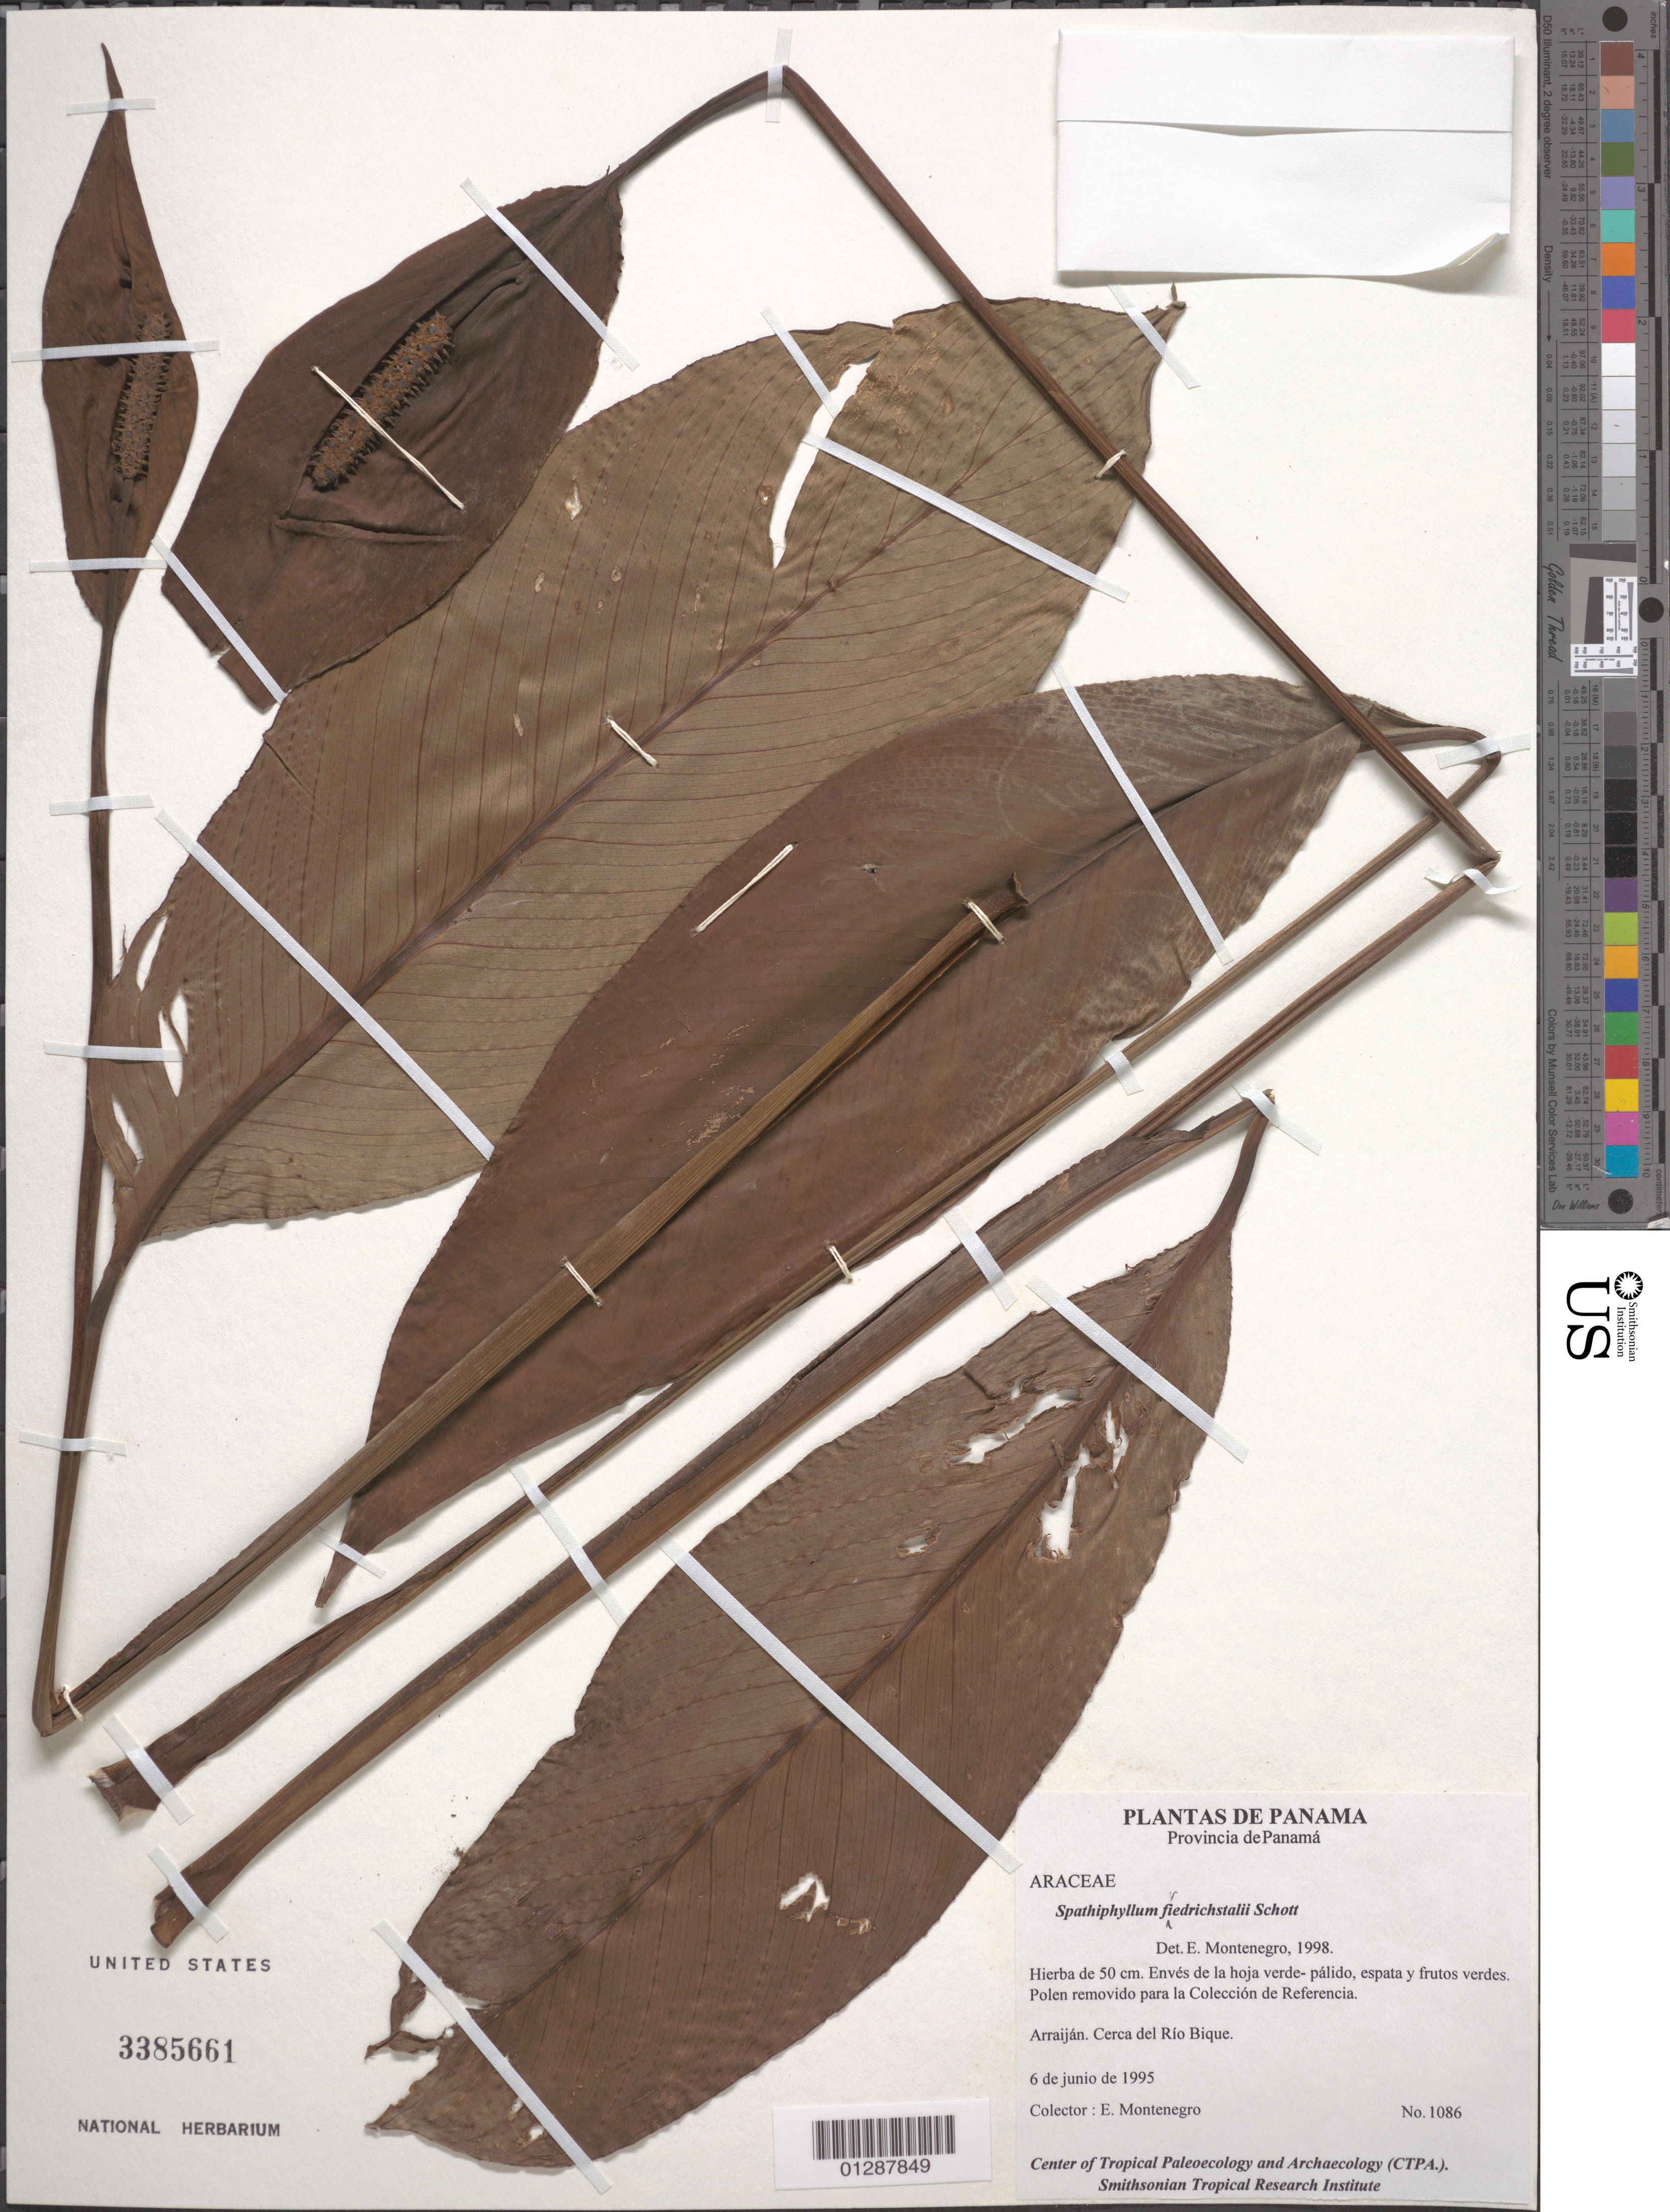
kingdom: Plantae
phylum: Tracheophyta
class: Liliopsida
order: Alismatales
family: Araceae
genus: Spathiphyllum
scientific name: Spathiphyllum friedrichsthalii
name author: Schott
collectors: E. Montenegro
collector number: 1086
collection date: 1995-06-06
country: Panama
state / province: Panamá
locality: Arraiján. Cerca del Río Bique.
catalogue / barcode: US 3385661